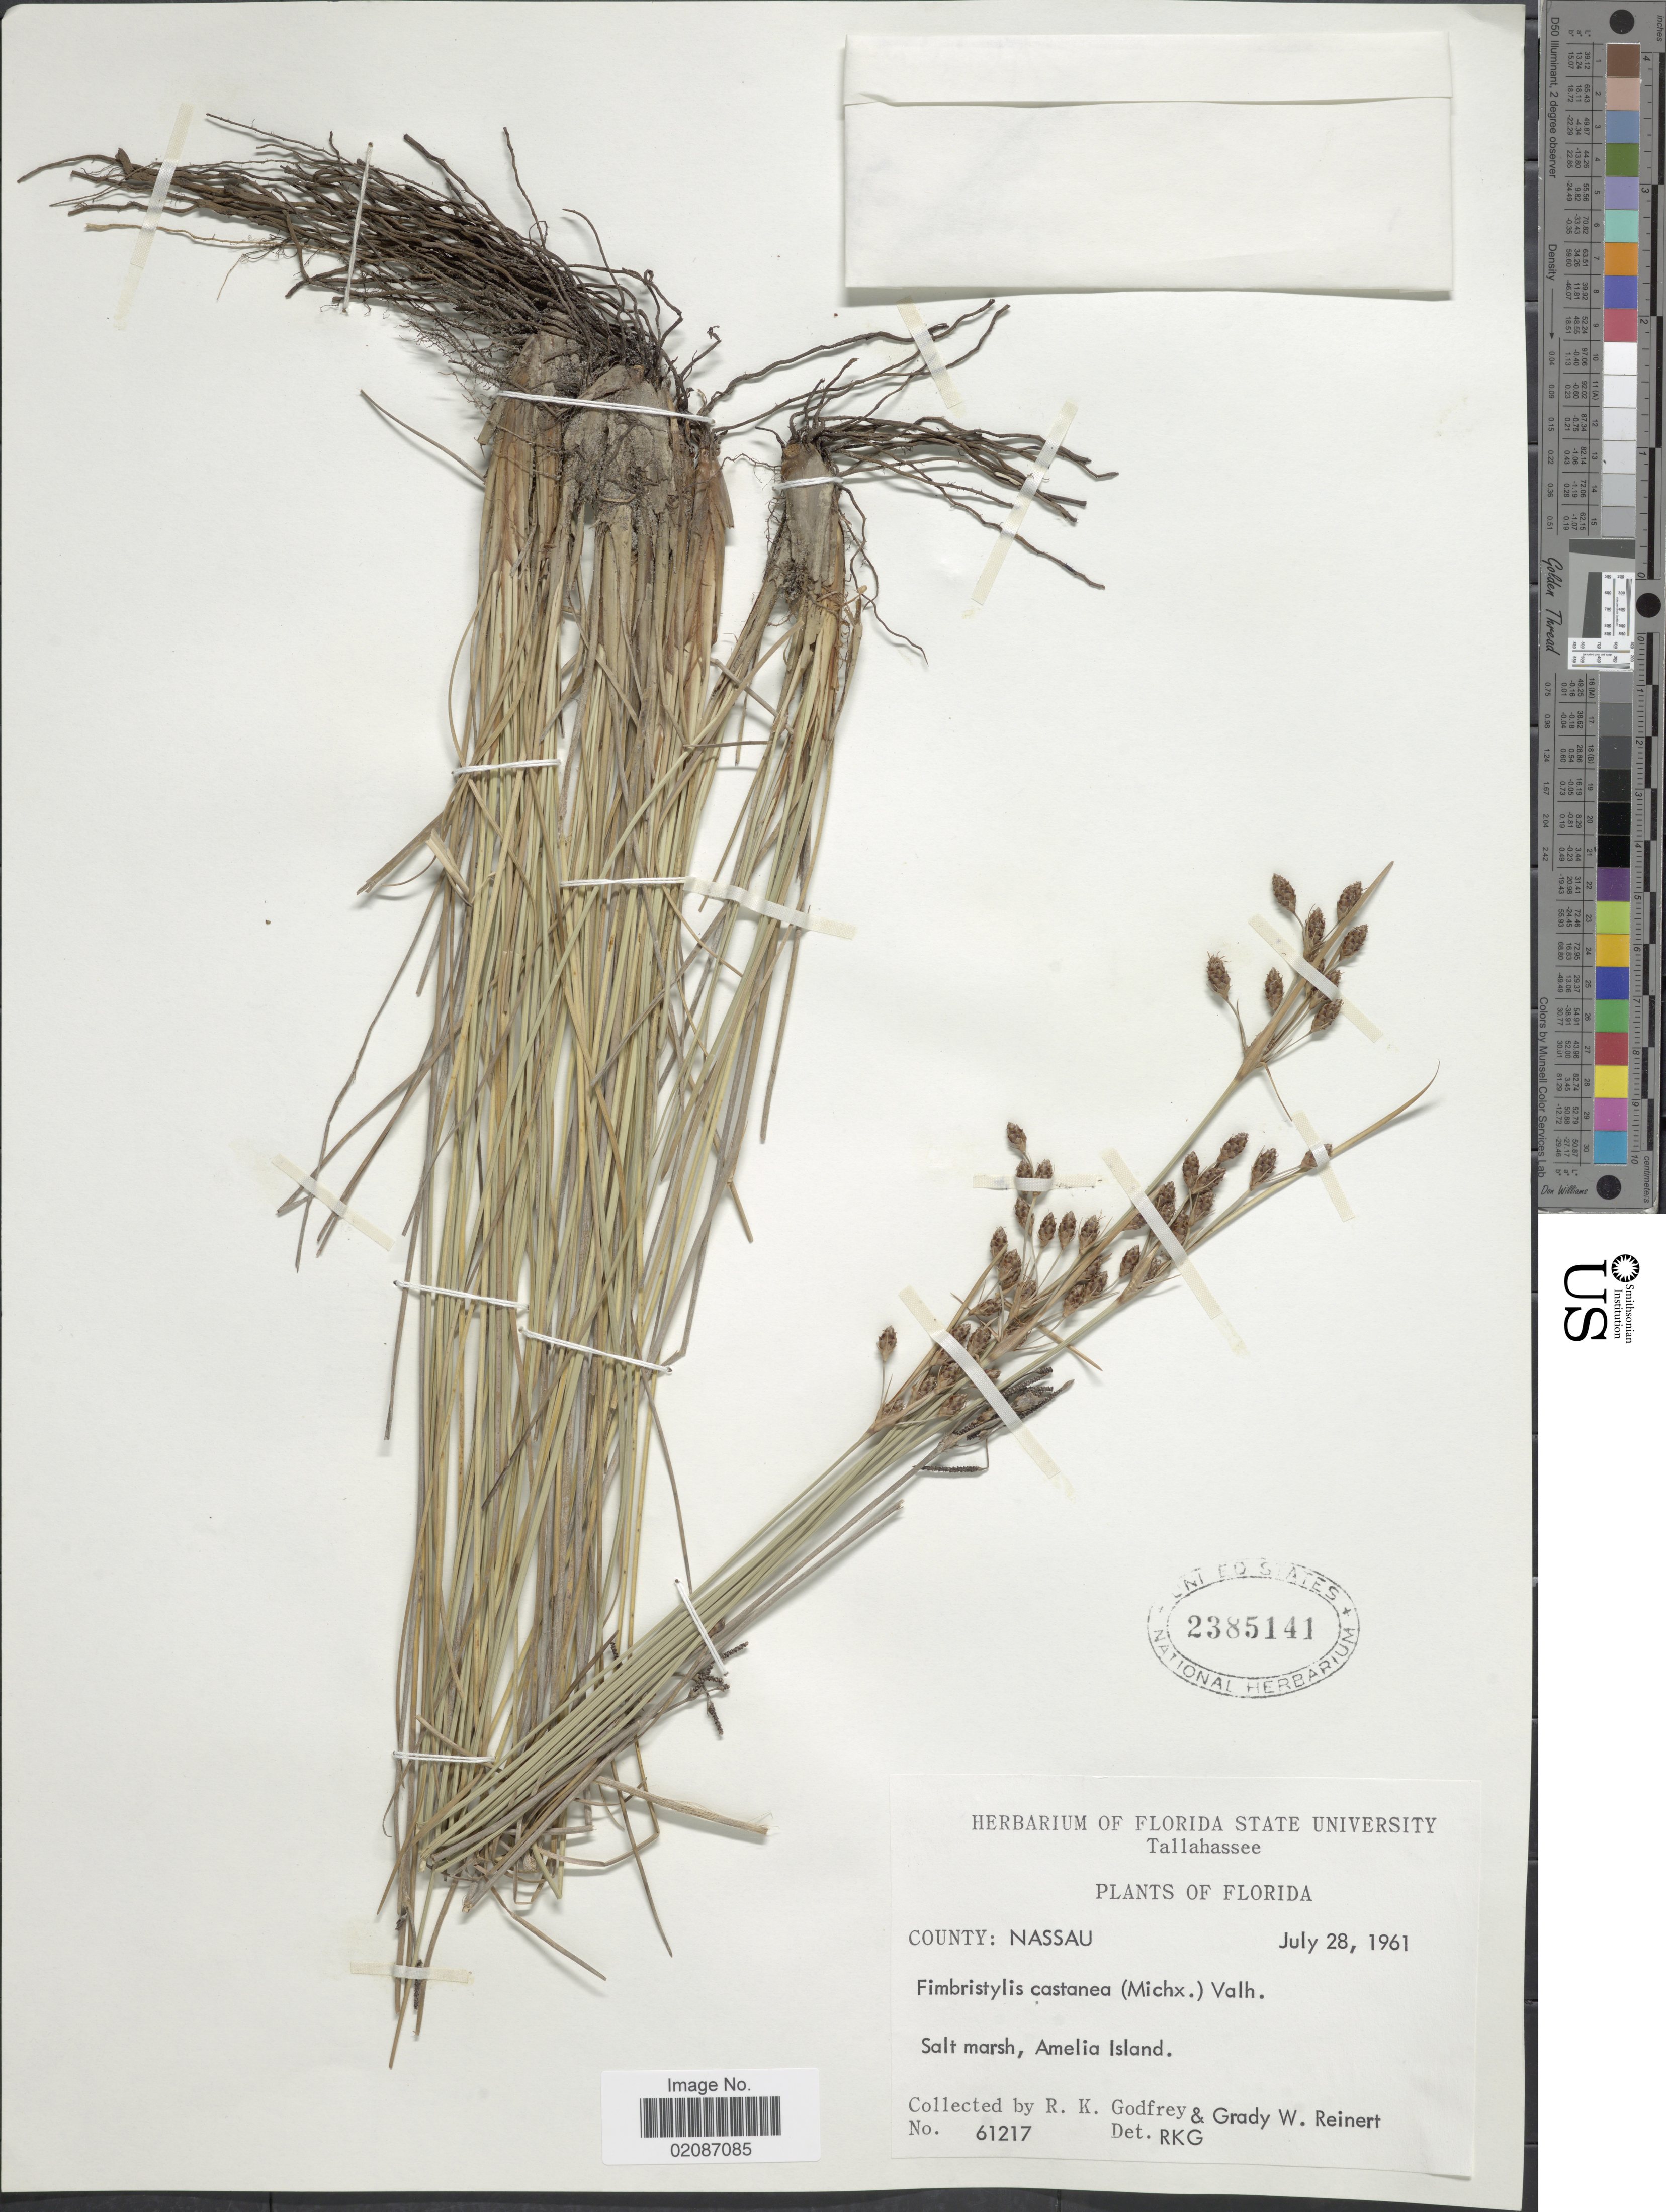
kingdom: Plantae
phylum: Tracheophyta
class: Liliopsida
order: Poales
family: Cyperaceae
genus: Fimbristylis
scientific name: Fimbristylis castanea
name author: (Michx.) Vahl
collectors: R. K. Godfrey & G. Reinert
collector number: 61217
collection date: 1961-07-28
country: United States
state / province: Florida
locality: County Nassau, Amelia Island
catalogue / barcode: US 2385141